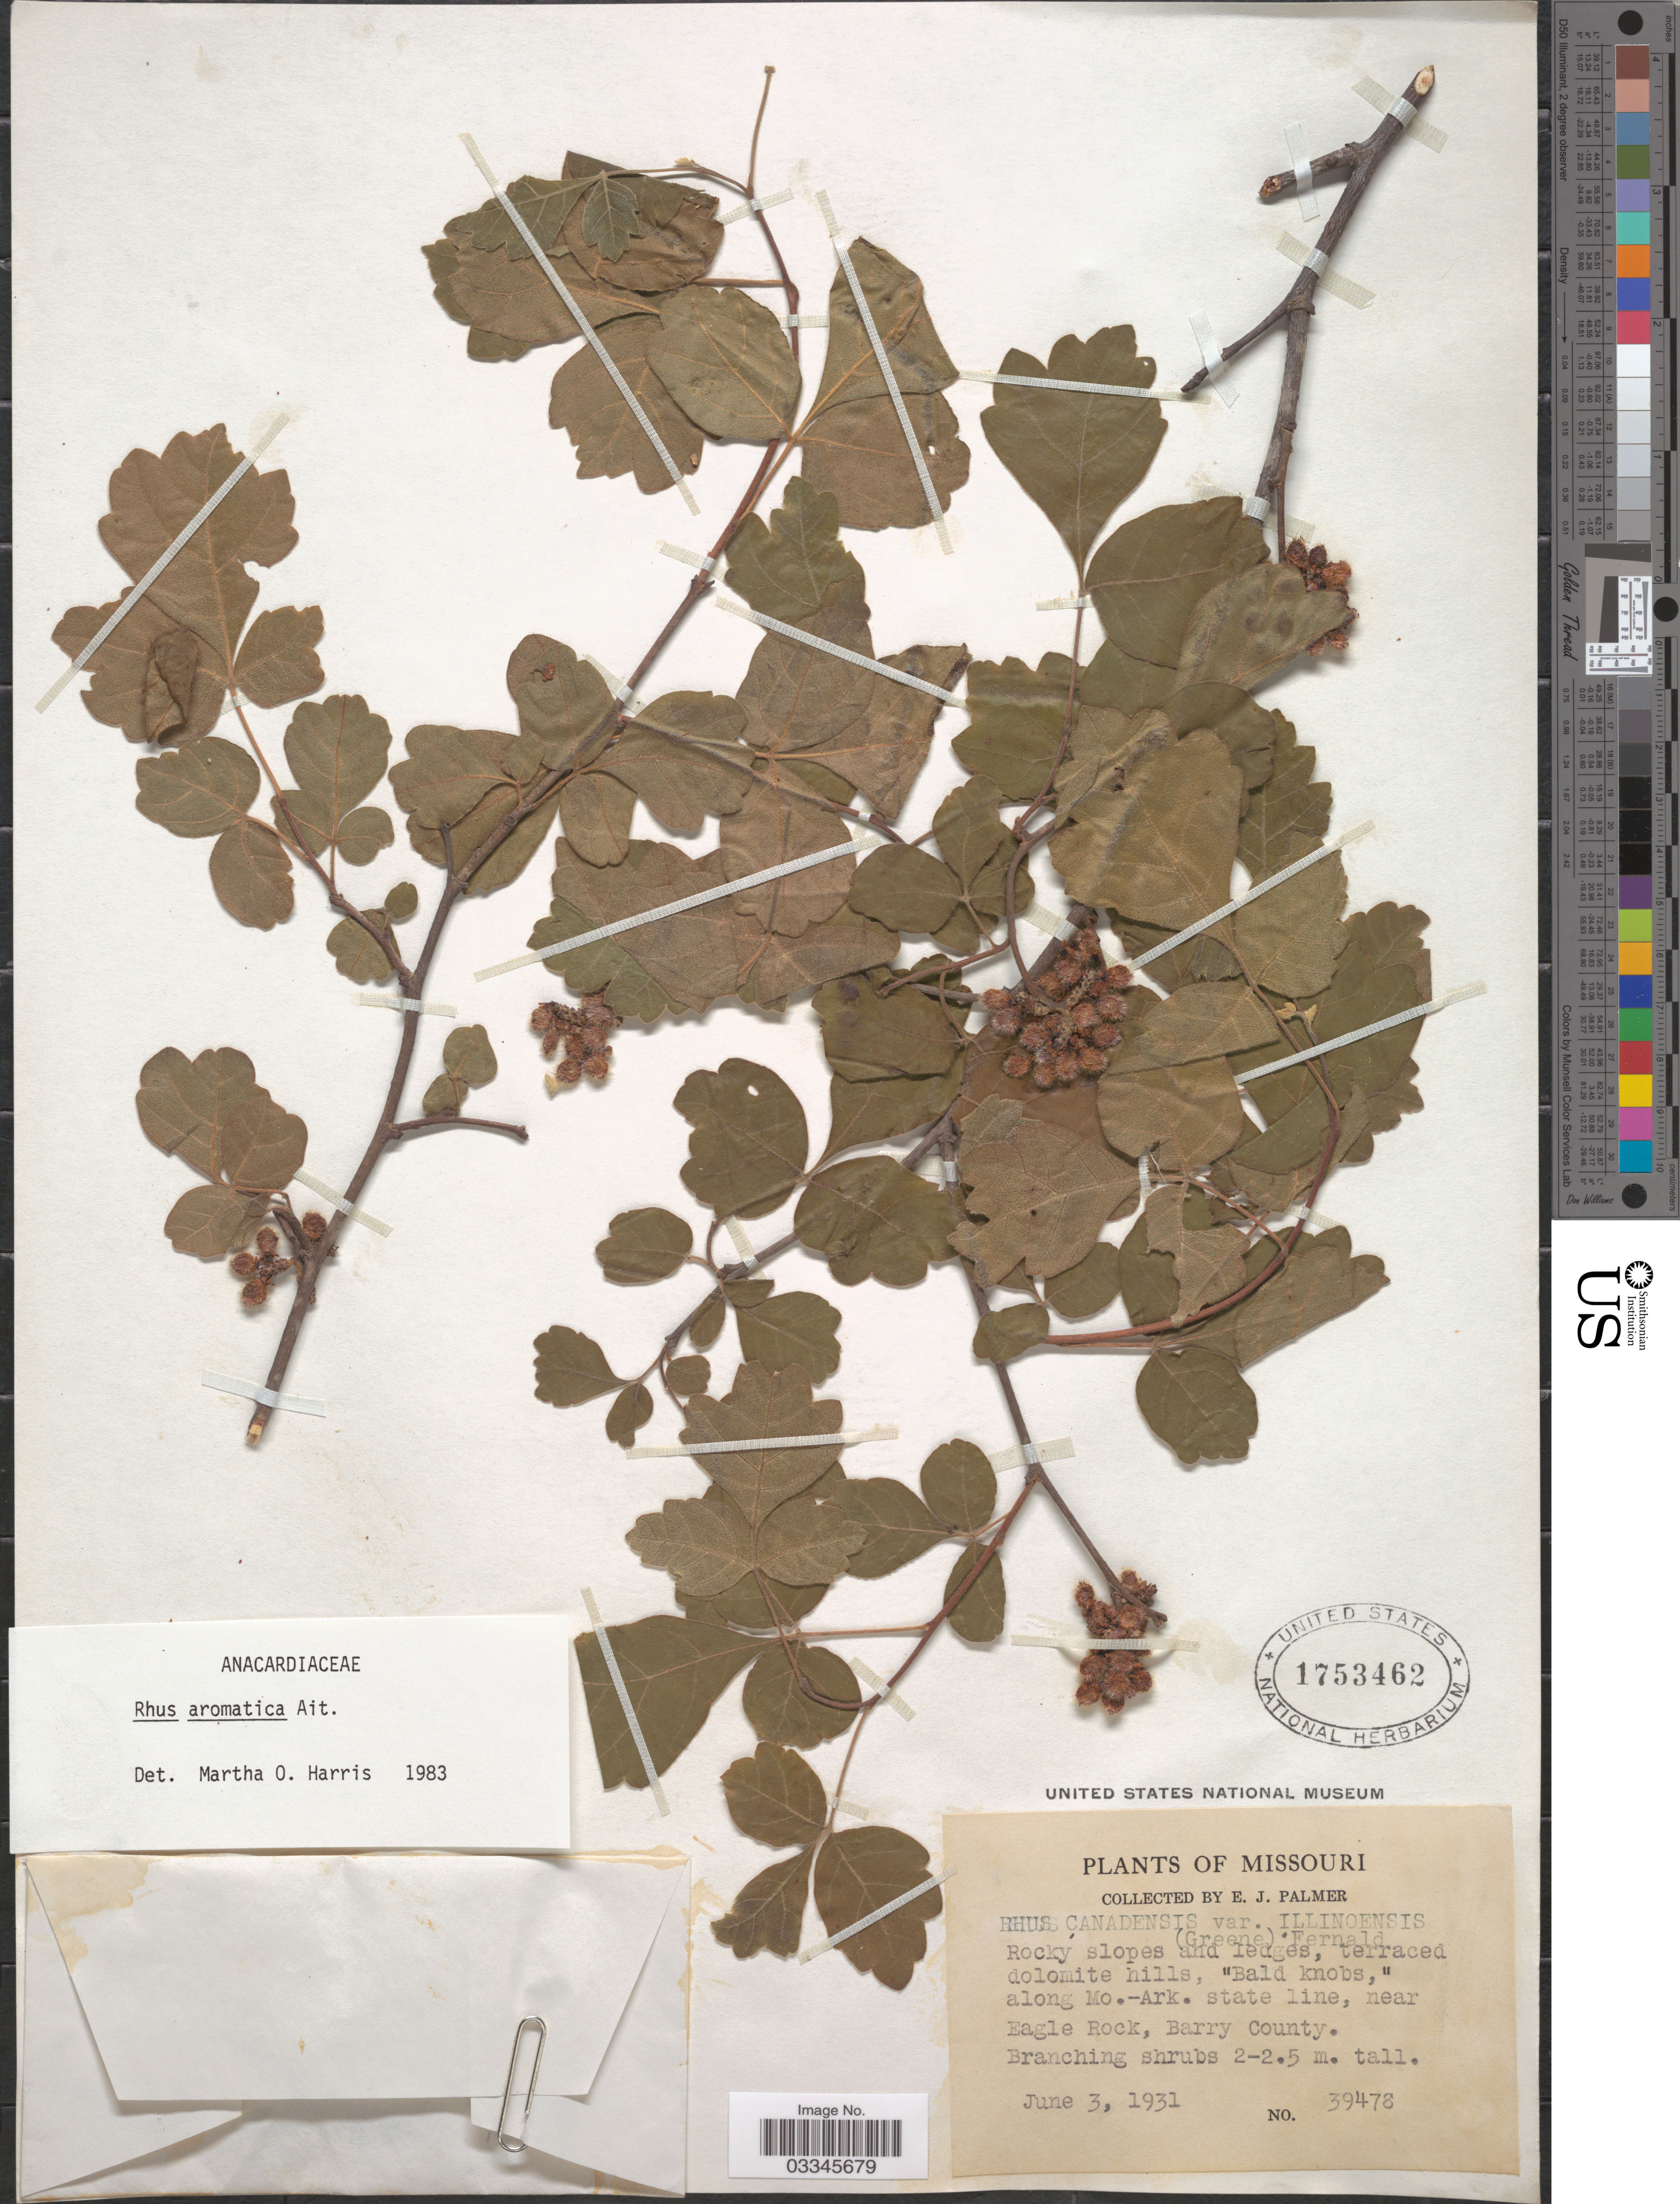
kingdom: Plantae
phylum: Tracheophyta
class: Magnoliopsida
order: Sapindales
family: Anacardiaceae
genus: Rhus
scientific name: Rhus aromatica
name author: Aiton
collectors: E. J. Palmer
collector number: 39478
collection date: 1931-06-03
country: United States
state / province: Missouri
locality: Along Mo.-Ark. state line, near Eagle Rock, Barry County.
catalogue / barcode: US 1753462